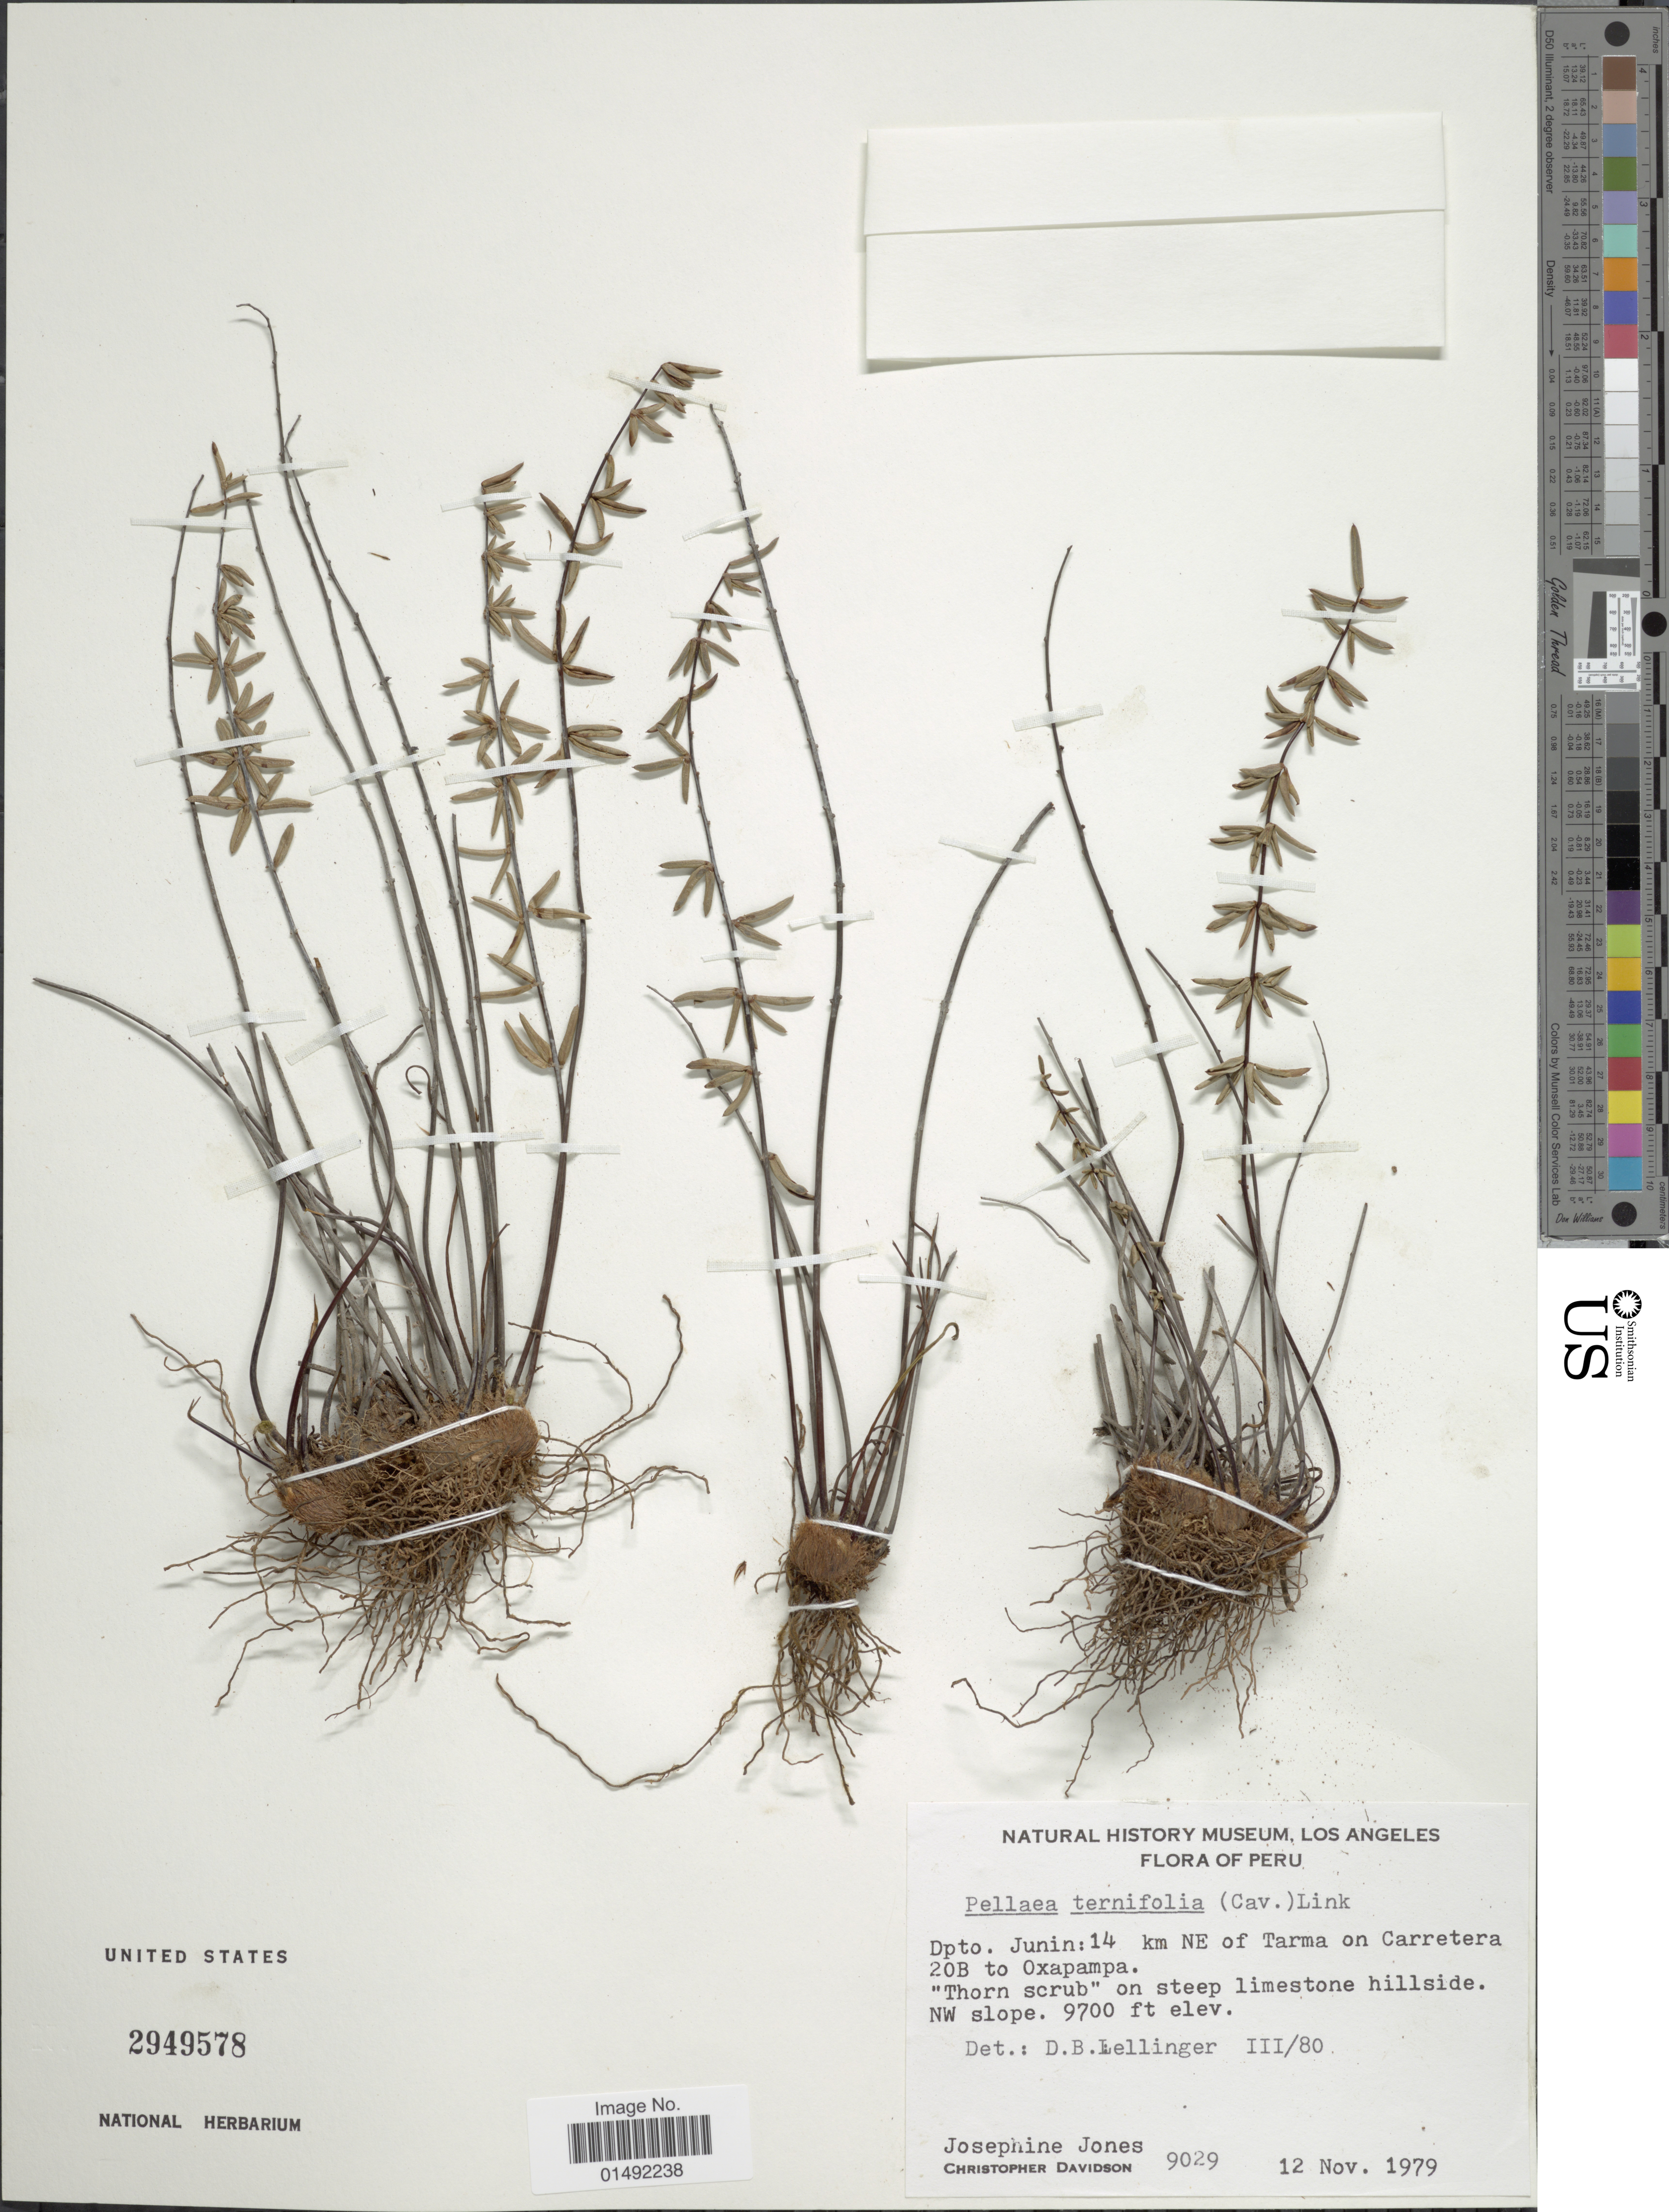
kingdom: Plantae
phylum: Tracheophyta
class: Polypodiopsida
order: Polypodiales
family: Pteridaceae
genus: Pellaea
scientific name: Pellaea ternifolia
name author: (Cav.) Link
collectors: J. Jones & C. Davidson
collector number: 9029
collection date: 1979-11-12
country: Peru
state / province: Junín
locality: Dpto Junin: 14 km NE of Trama on Carretera 20B to Oxapampa 'Thorn scrub' on steep limestone hillside. NW slope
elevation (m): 2957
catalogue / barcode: US 2949578